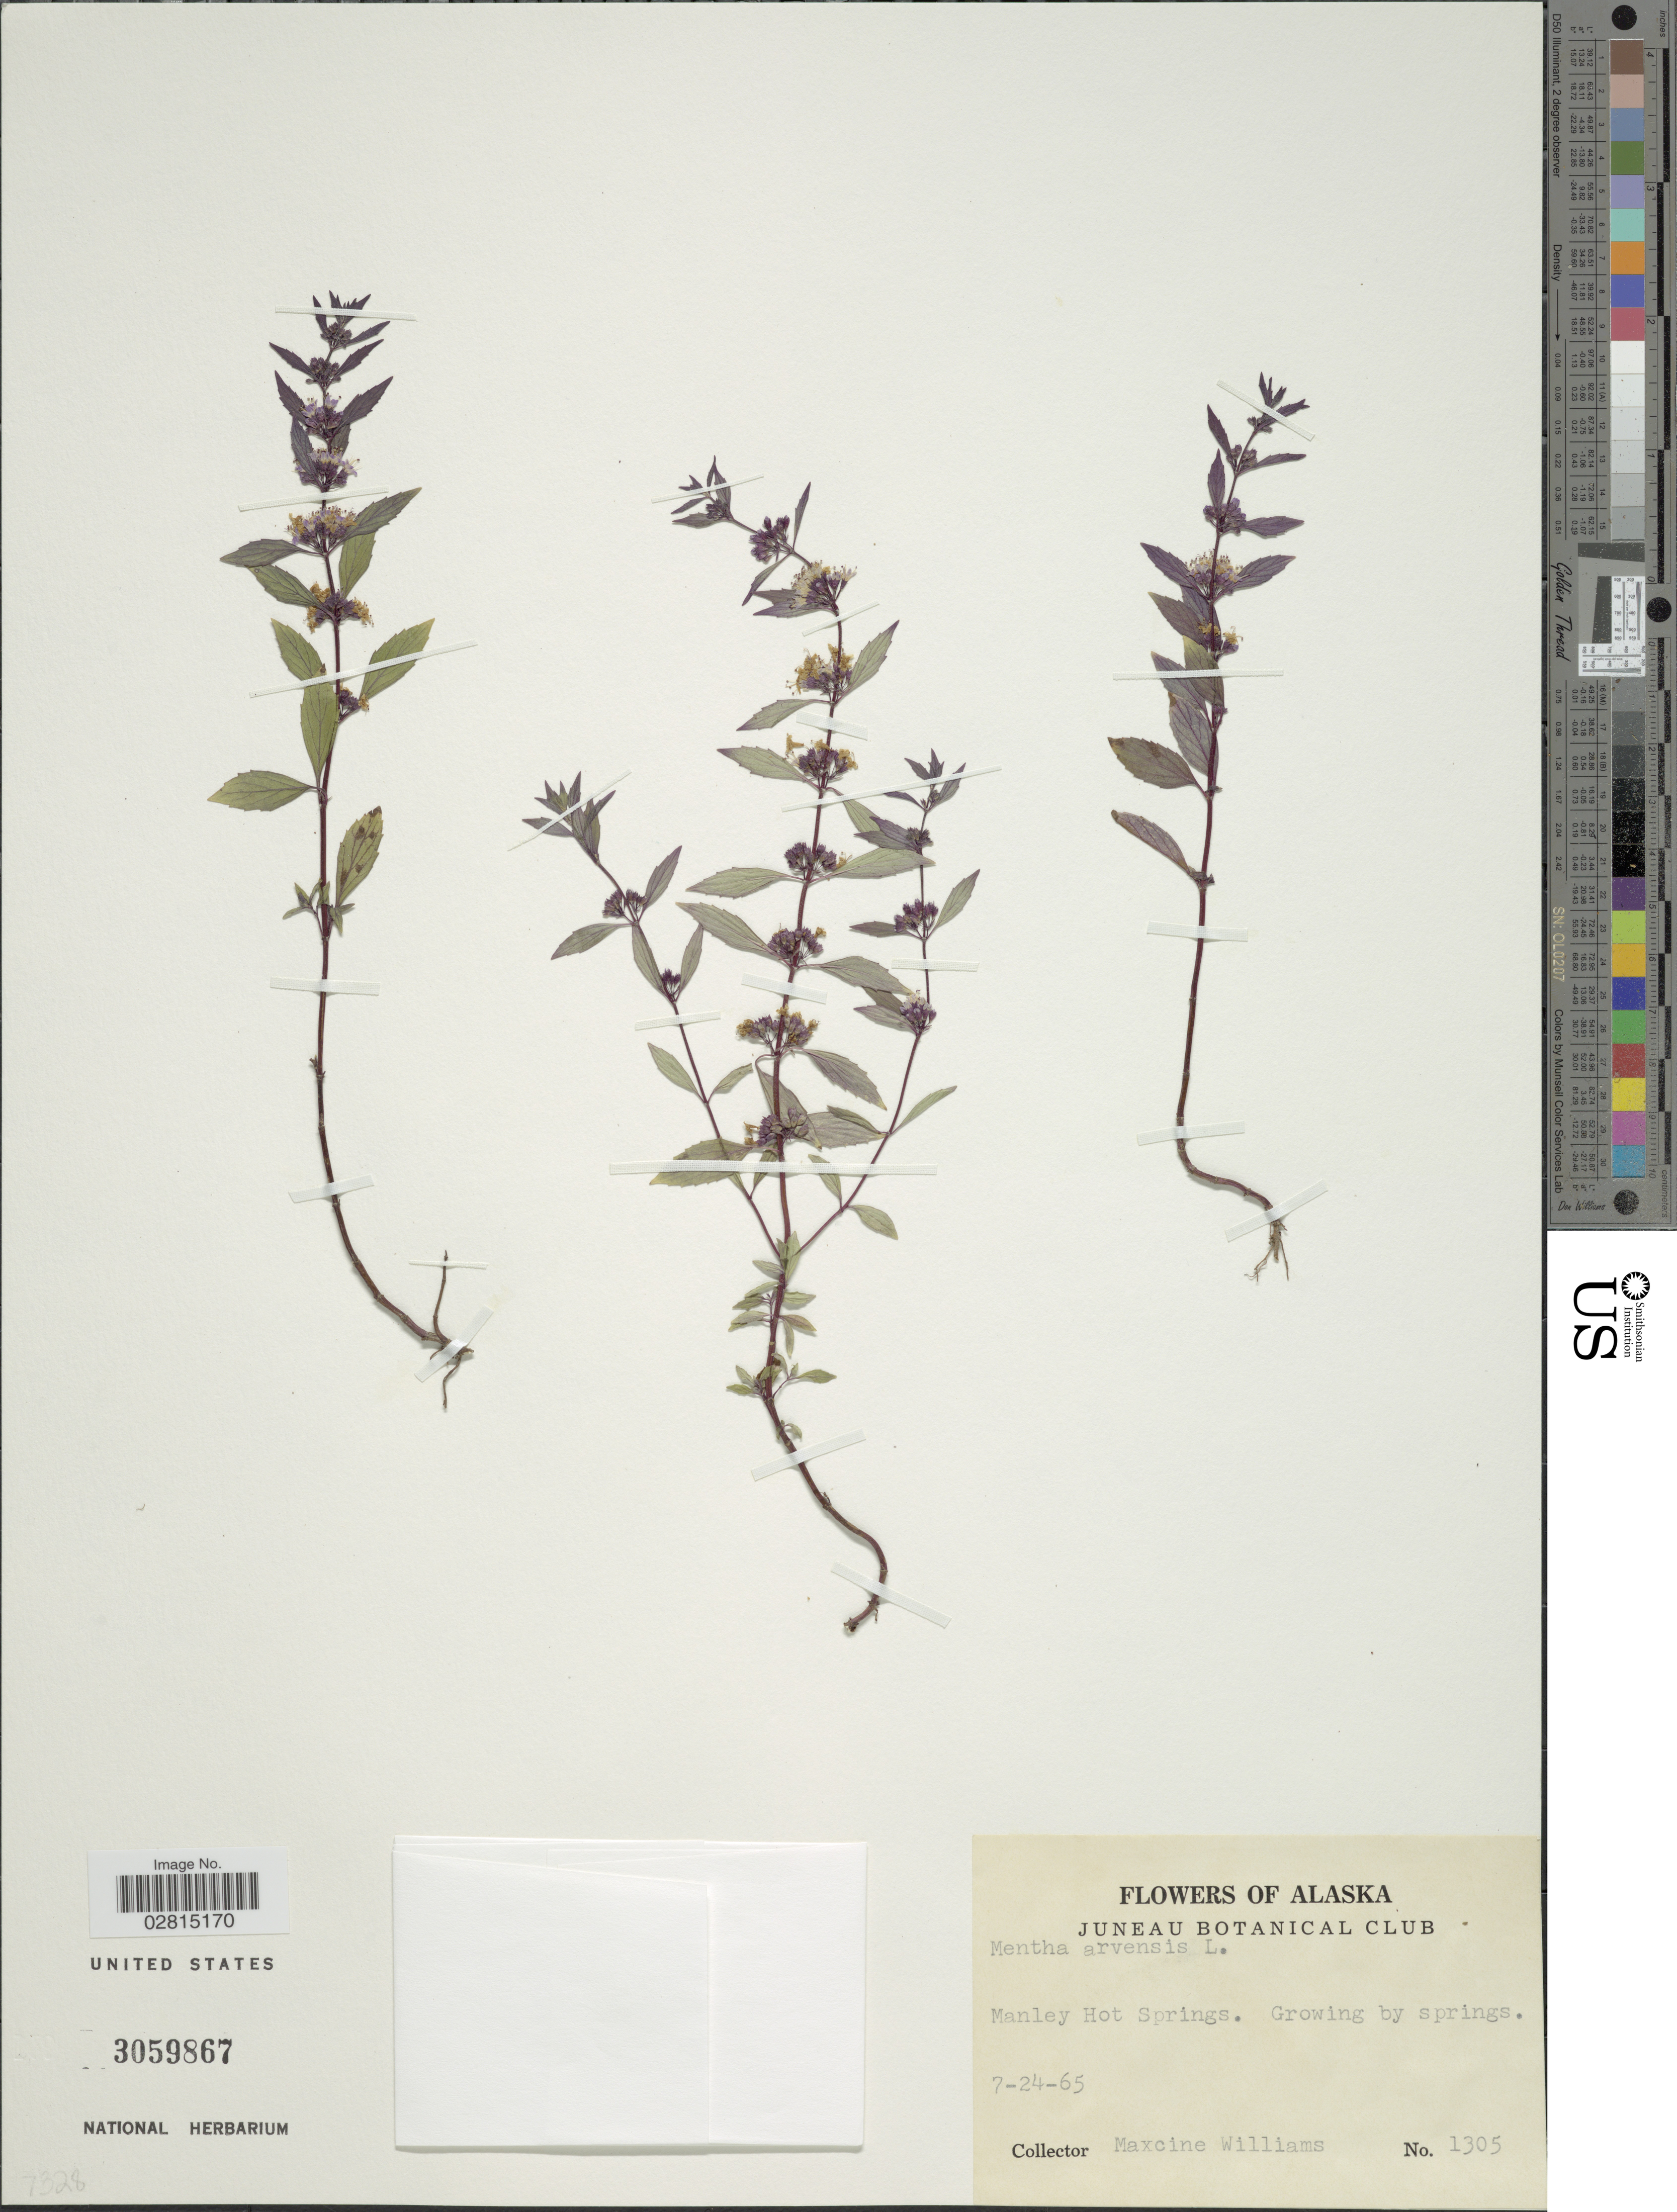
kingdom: Plantae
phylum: Tracheophyta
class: Magnoliopsida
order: Lamiales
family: Lamiaceae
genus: Mentha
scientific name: Mentha arvensis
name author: L.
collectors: M. Williams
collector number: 1305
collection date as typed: Transcribed d/m/y: 24/7/65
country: United States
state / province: Alaska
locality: Manley Hot Springs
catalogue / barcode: US 3059867